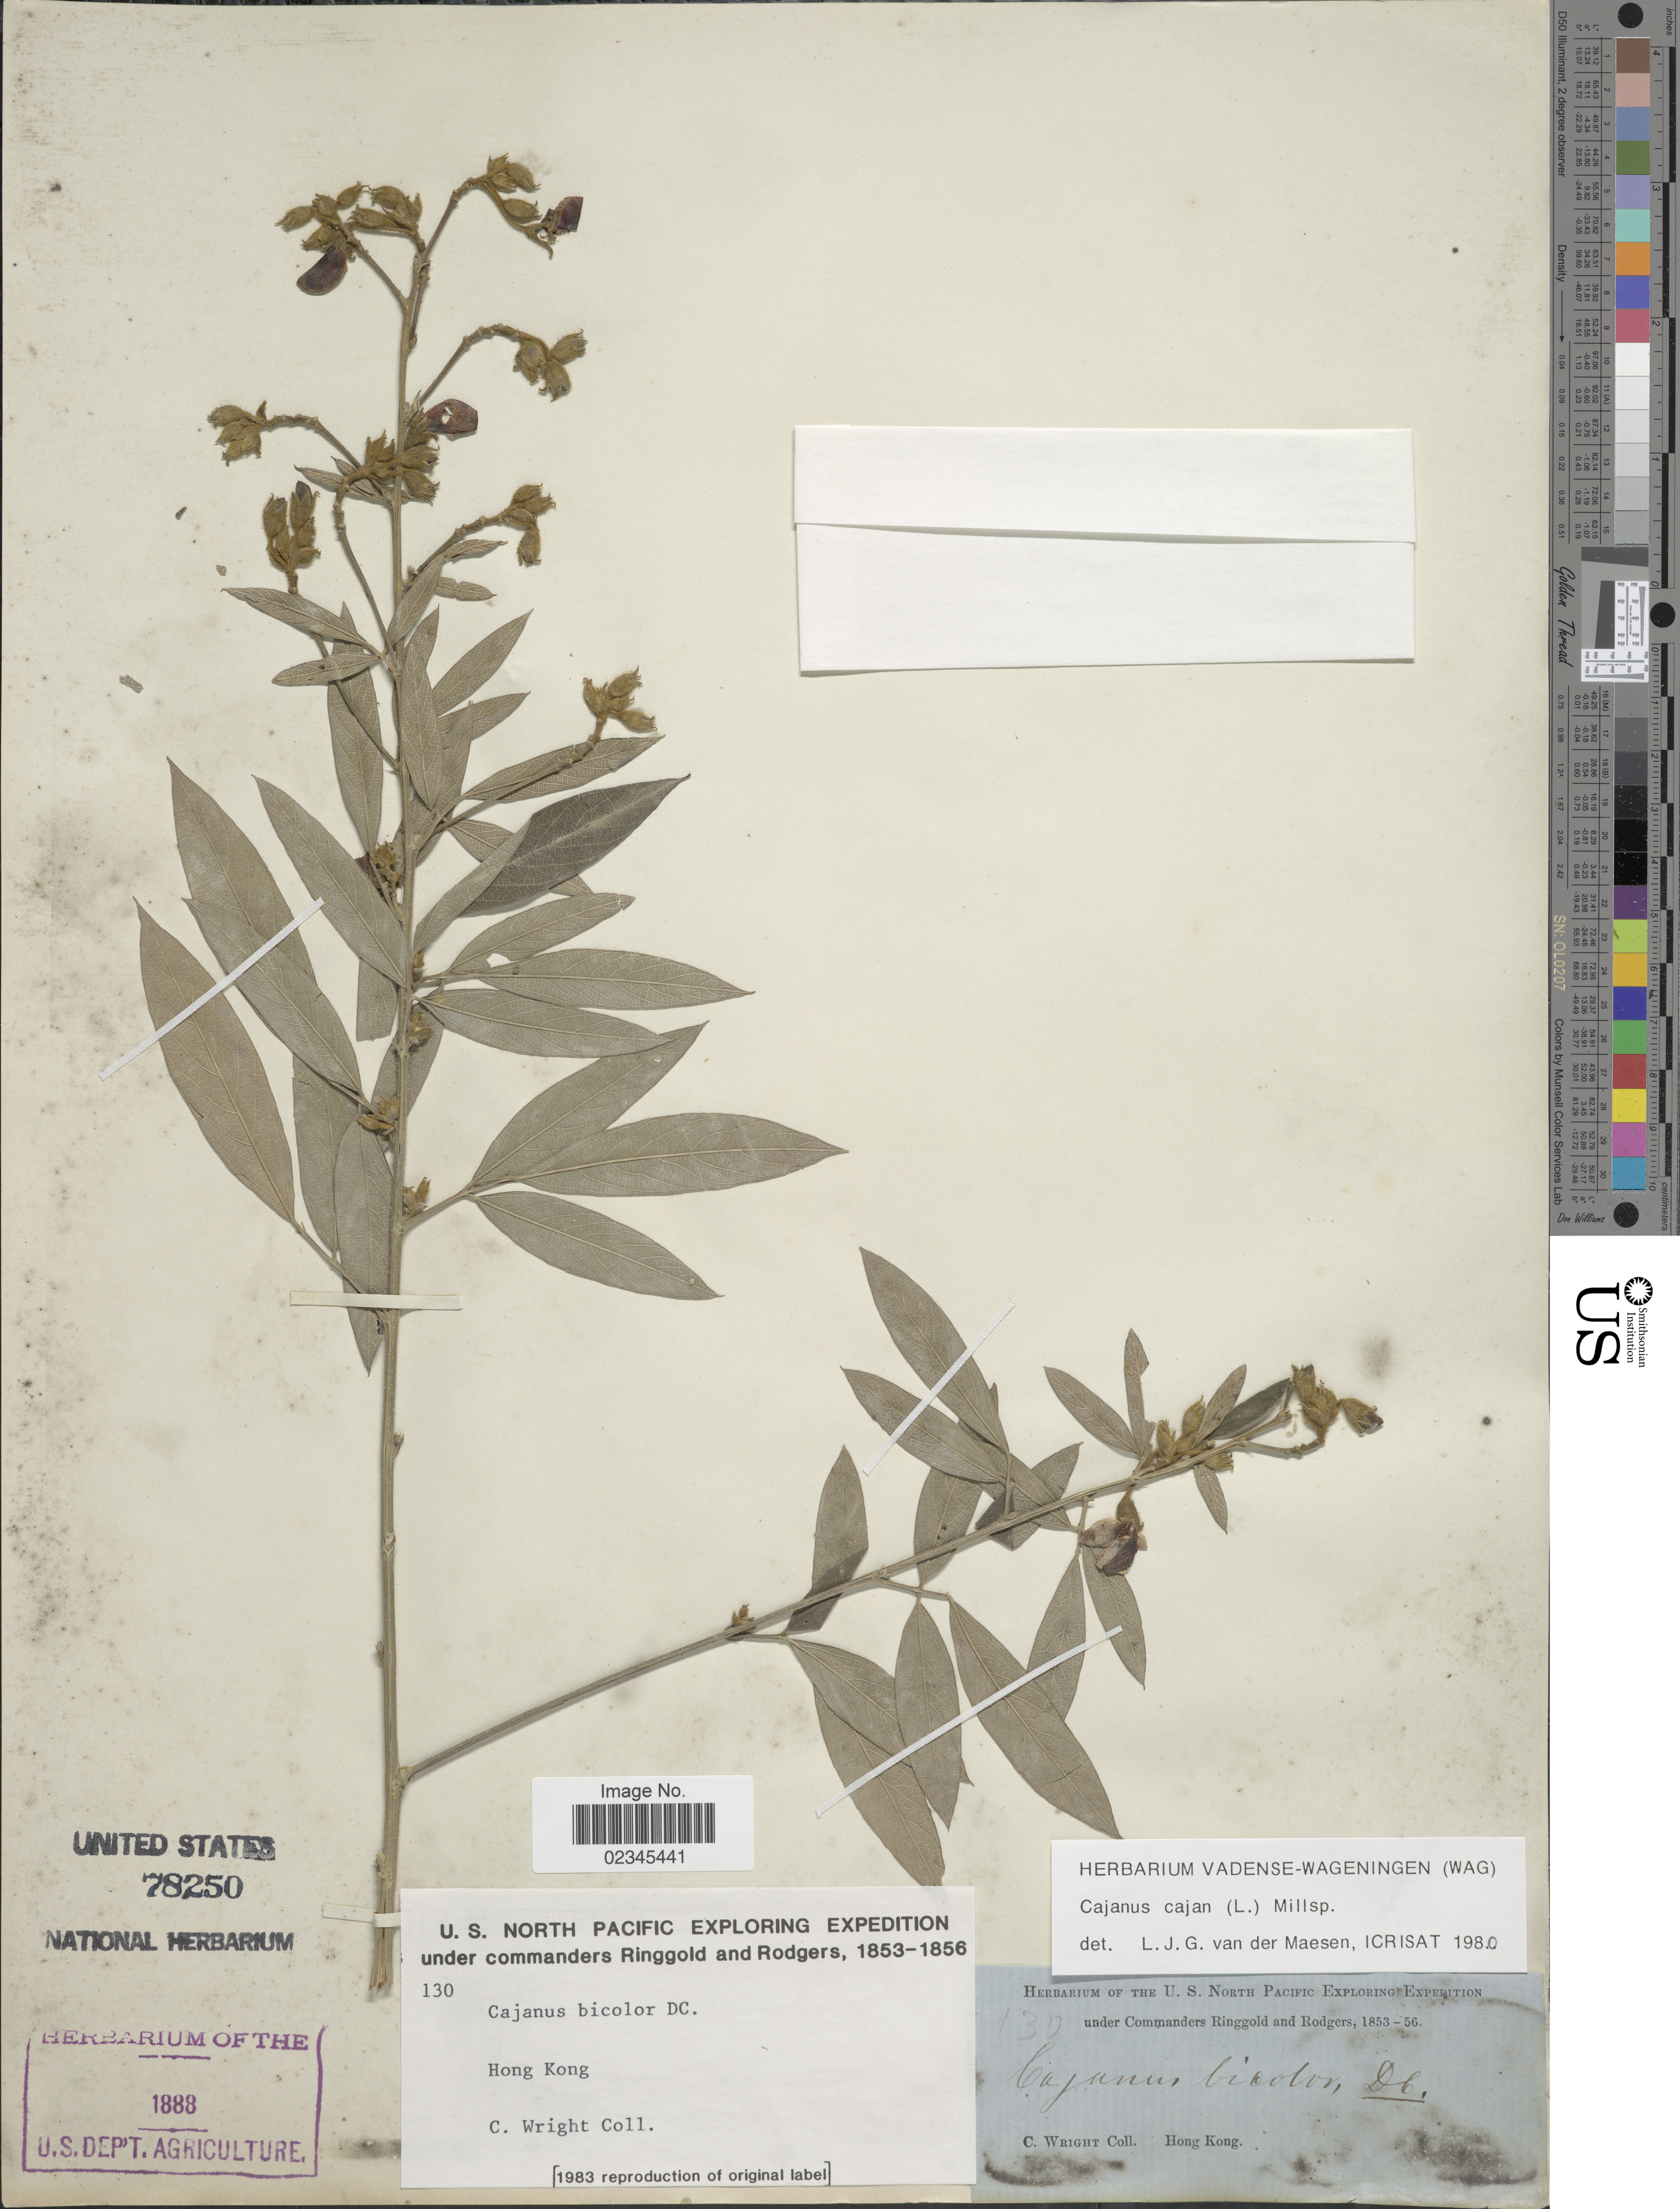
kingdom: Plantae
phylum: Tracheophyta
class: Magnoliopsida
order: Fabales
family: Fabaceae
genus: Cajanus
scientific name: Cajanus cajan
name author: (L.) Huth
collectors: C. Wright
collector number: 130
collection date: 1853/1856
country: China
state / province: Hong Kong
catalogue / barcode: US 78250